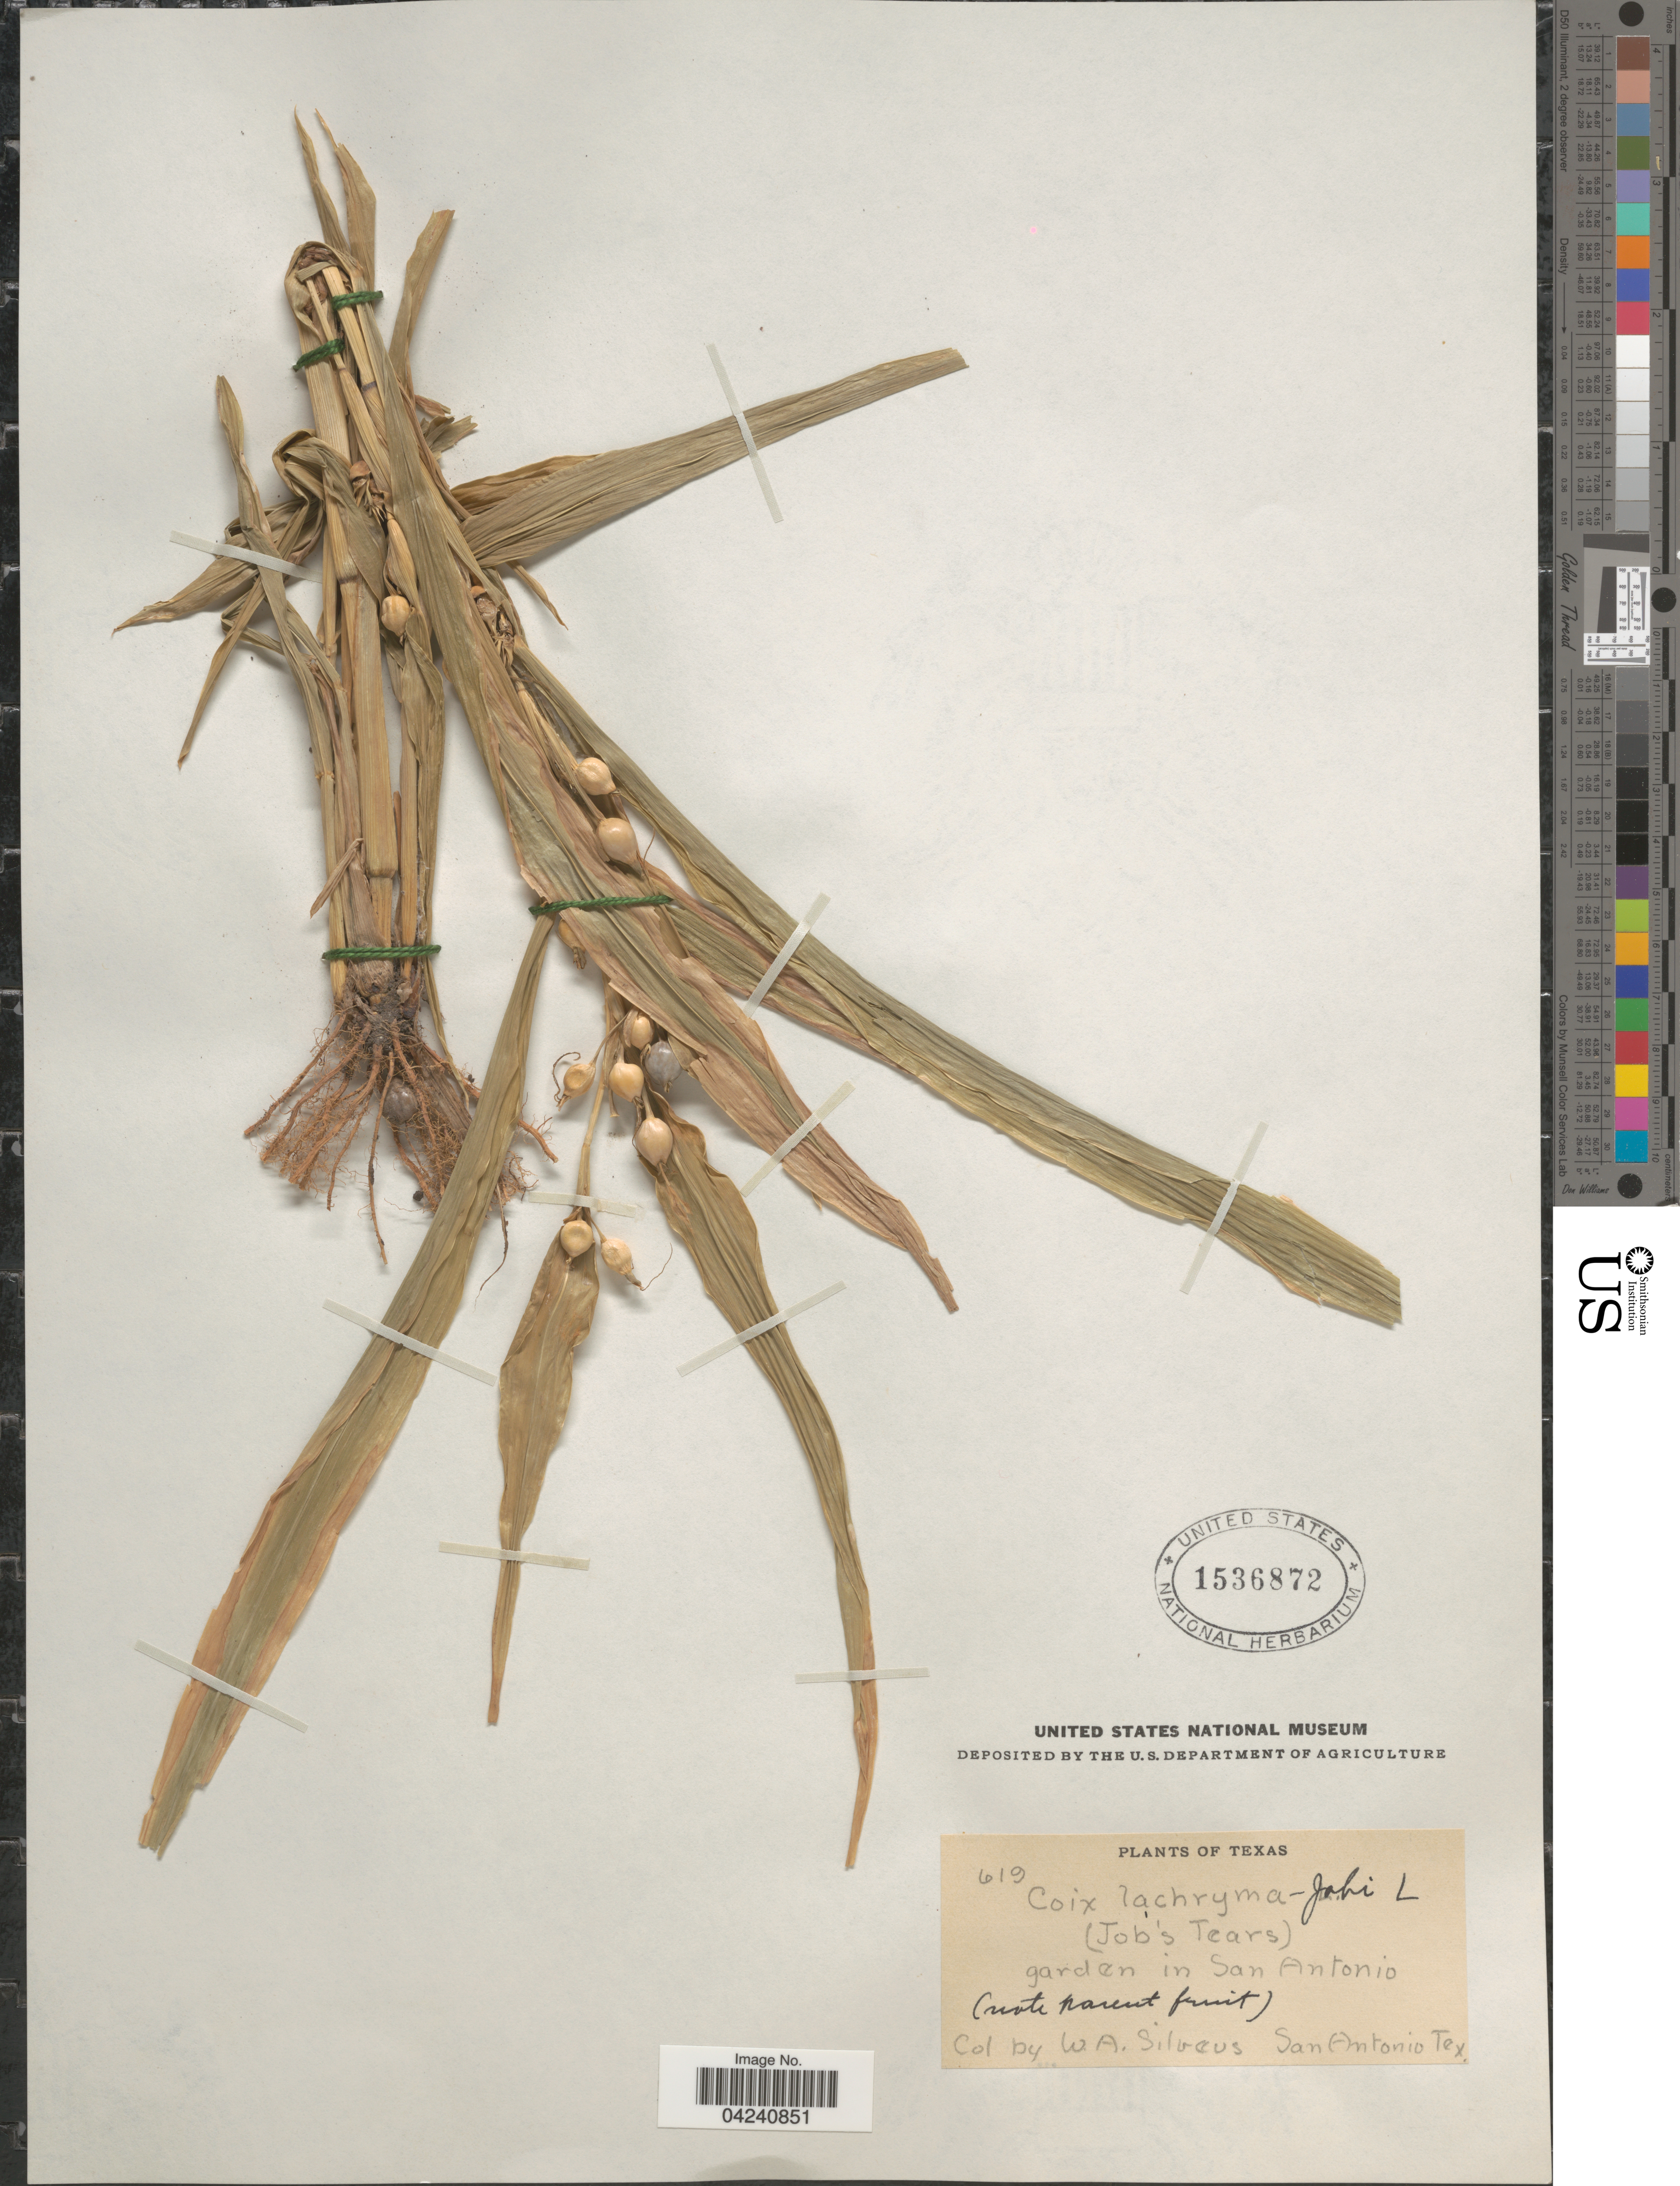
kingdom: Plantae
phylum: Tracheophyta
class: Liliopsida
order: Poales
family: Poaceae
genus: Coix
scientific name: Coix lacryma-jobi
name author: L.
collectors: W. Silveus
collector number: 619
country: United States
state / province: Texas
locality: Garden in San Antonio.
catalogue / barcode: US 1536872